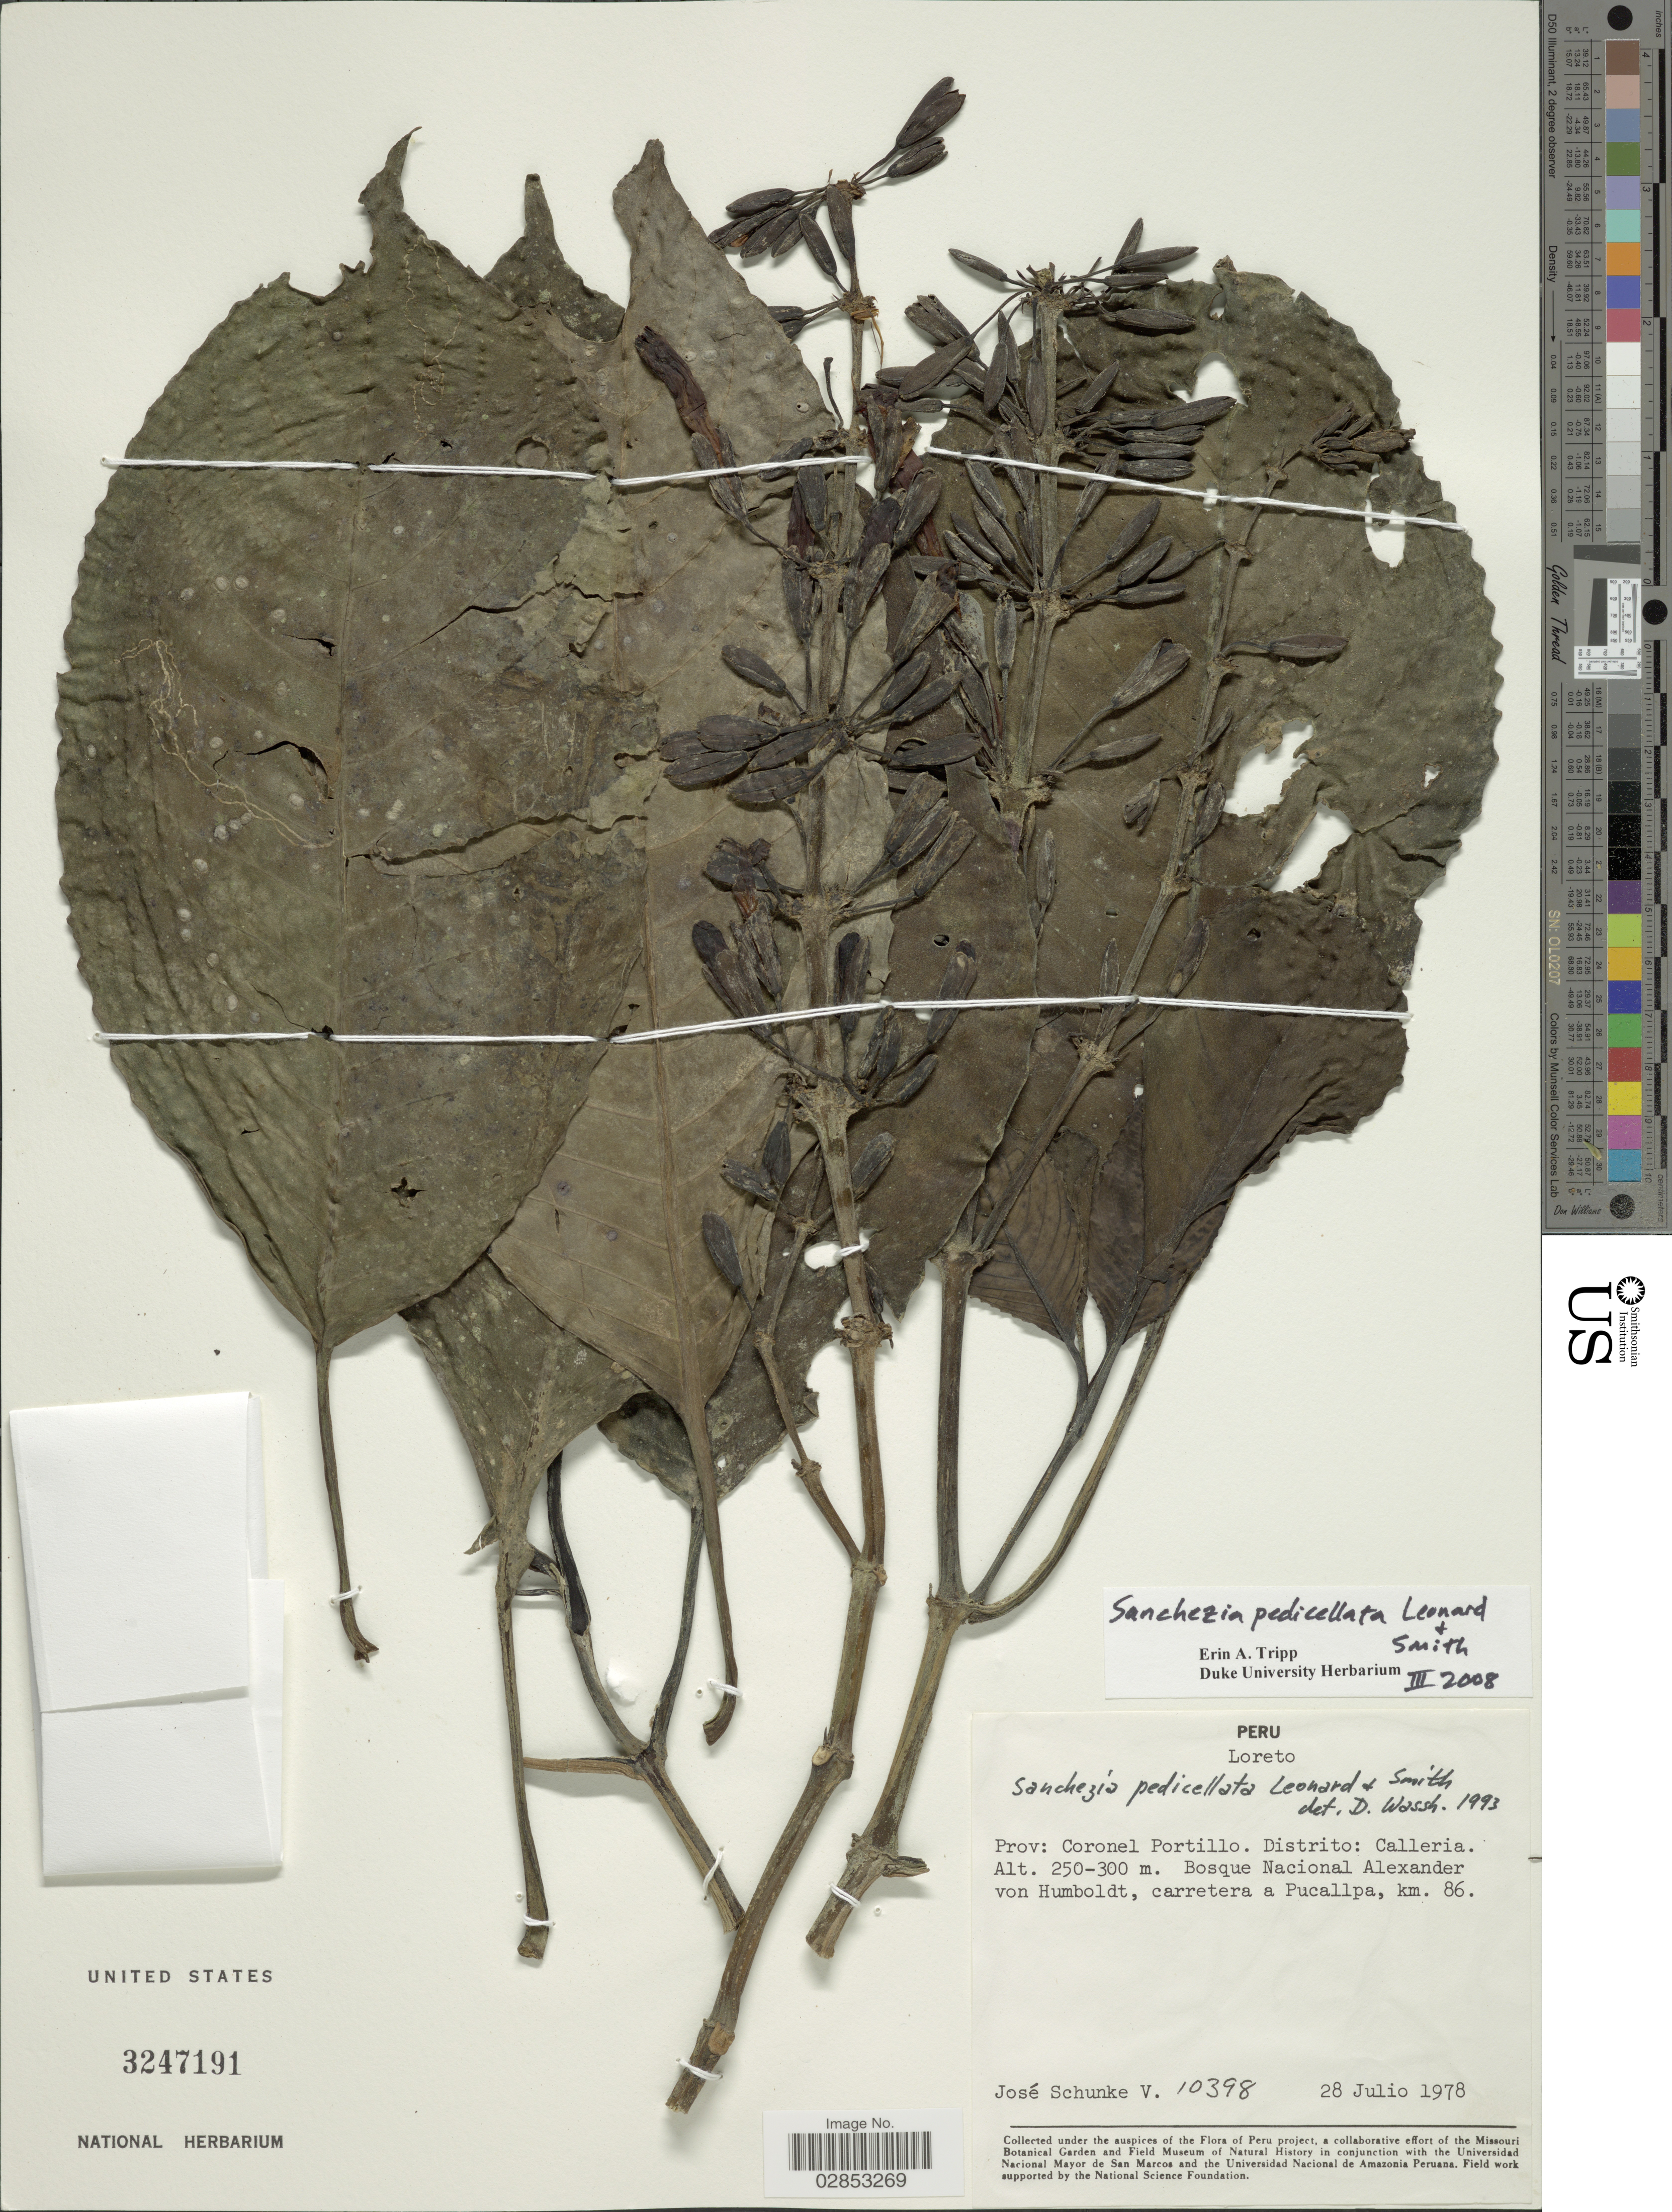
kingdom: Plantae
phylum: Tracheophyta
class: Magnoliopsida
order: Lamiales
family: Acanthaceae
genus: Sanchezia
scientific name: Sanchezia pedicellata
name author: Leonard & L.B. Sm.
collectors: J. Schunke Vigo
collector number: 10398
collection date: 1978-07-28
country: Peru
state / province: Loreto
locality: Loreto, Prov: Coronel Portillo, Distrito: Calleria, Bosque Nacional Alexander von Humboldt, carretera a Pucallpa, km. 86.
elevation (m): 250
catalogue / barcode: US 3247191